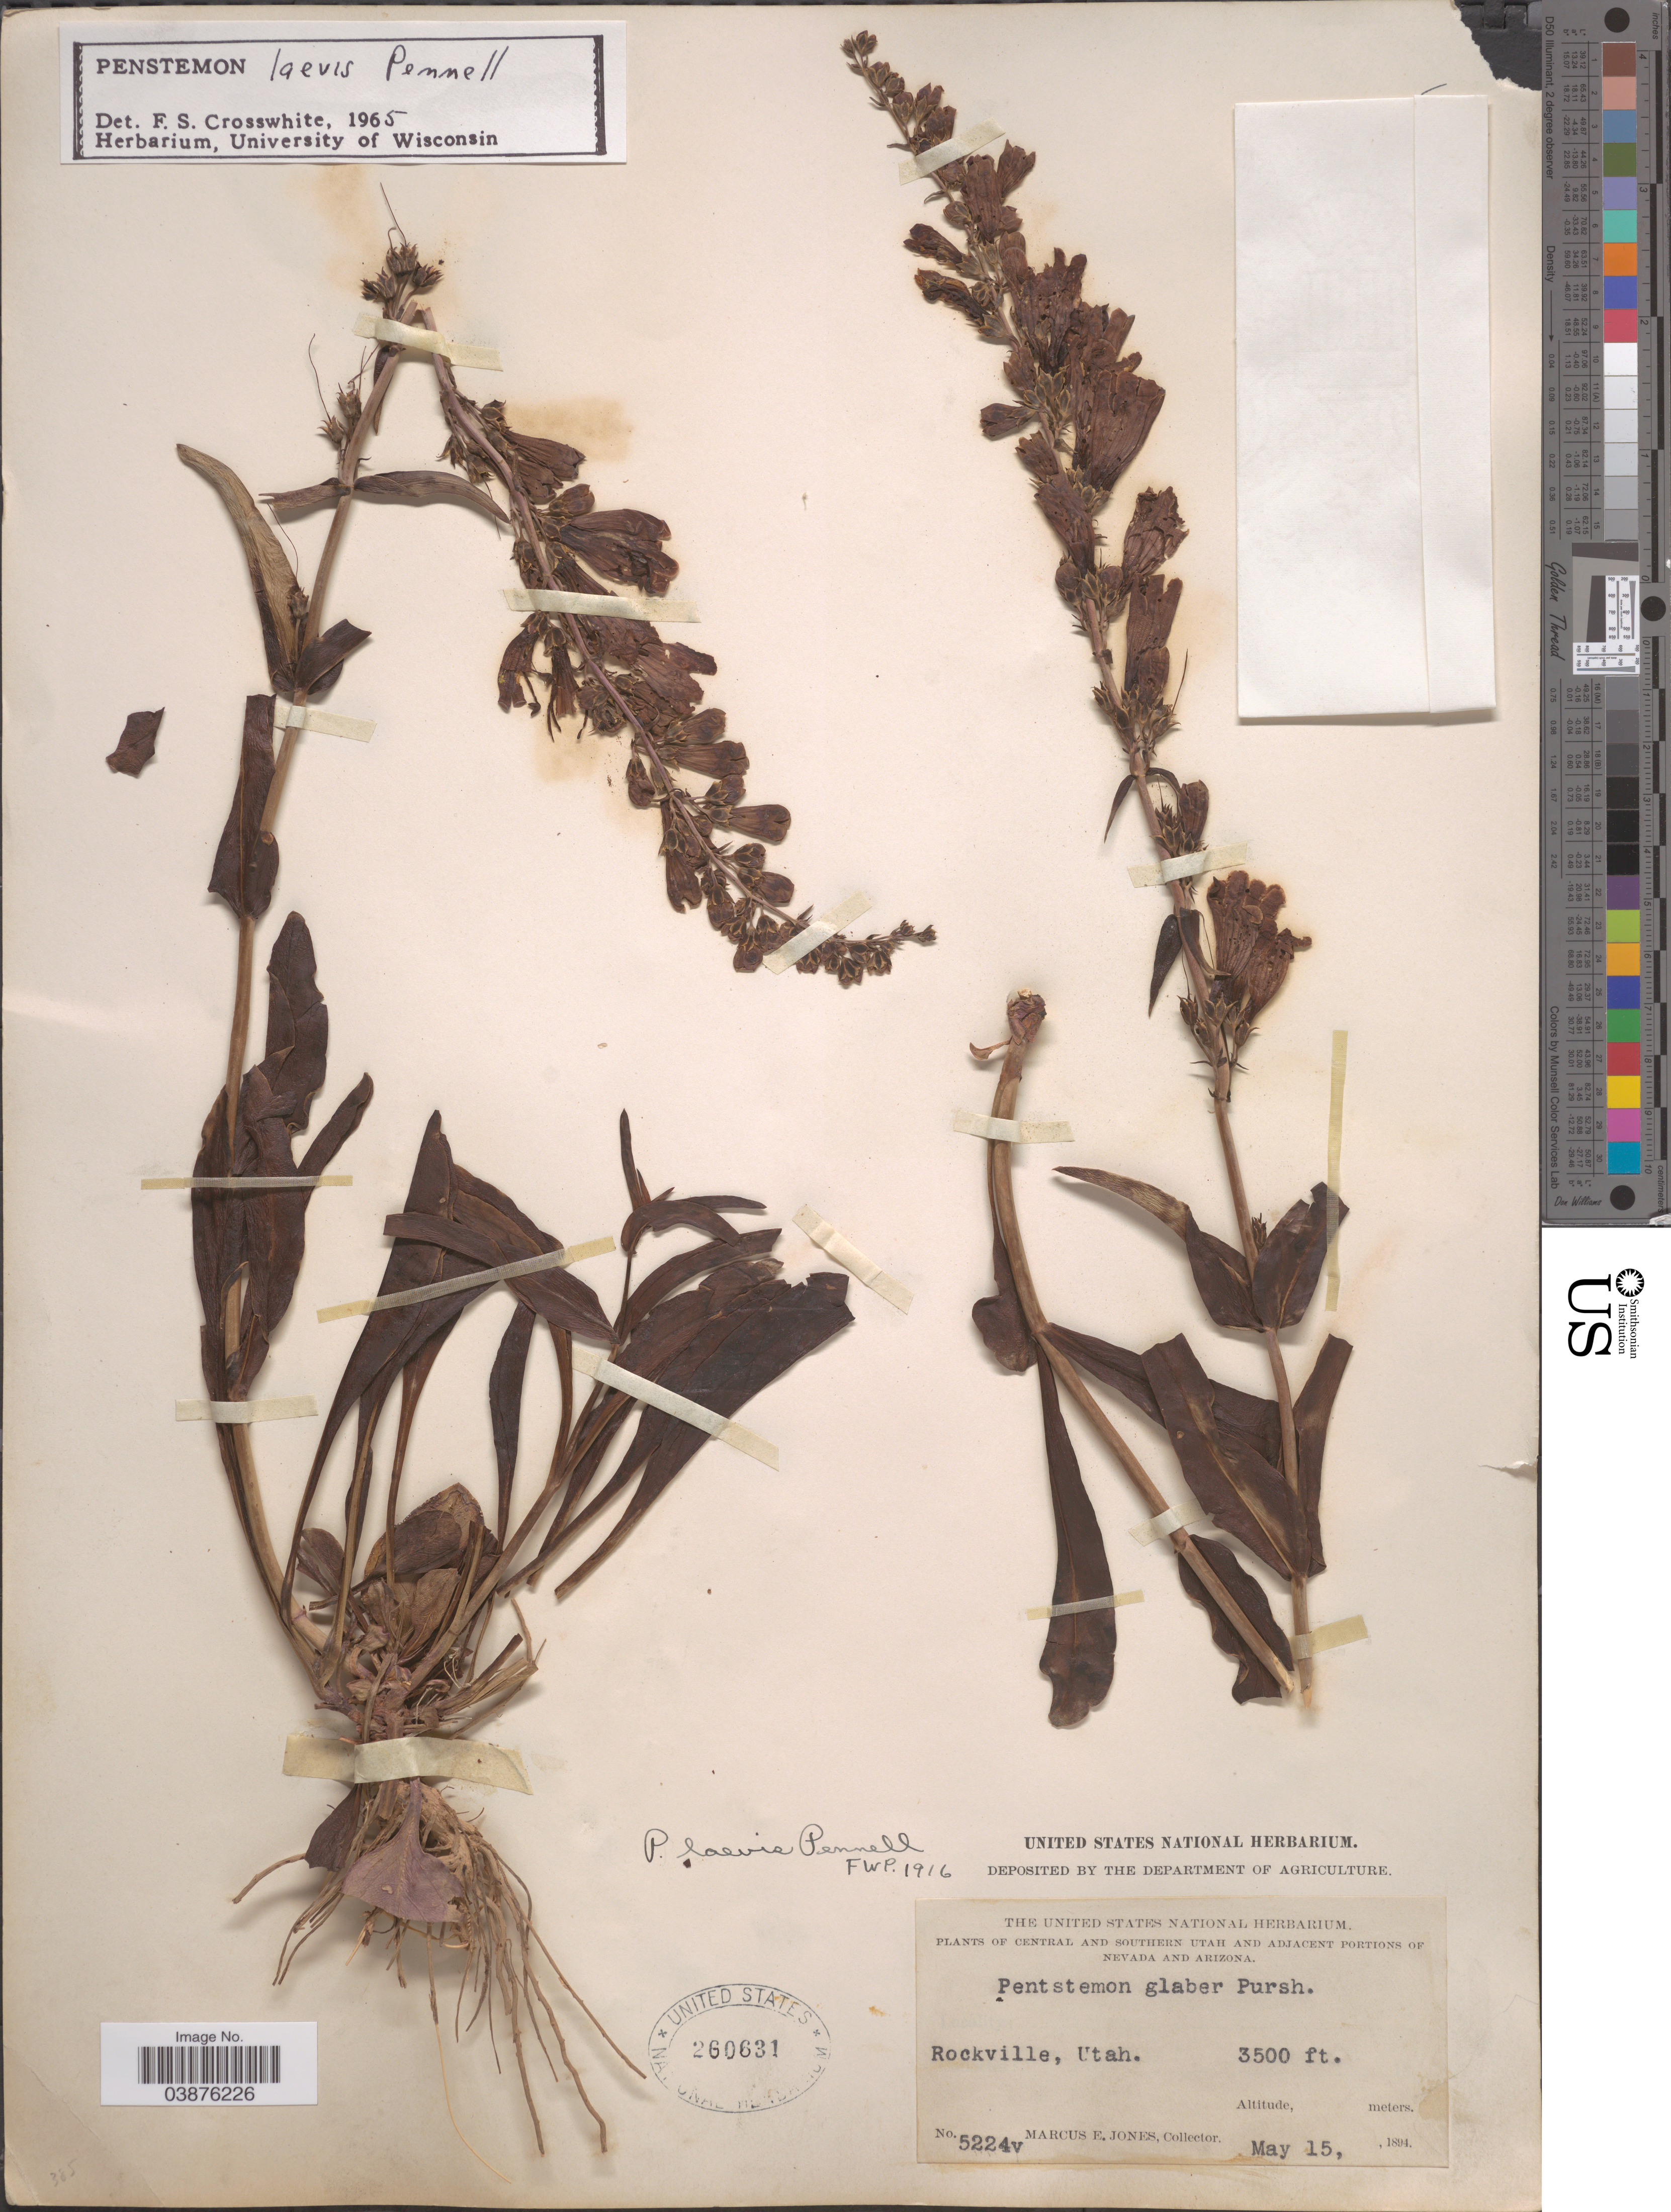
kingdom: Plantae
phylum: Tracheophyta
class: Magnoliopsida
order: Lamiales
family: Plantaginaceae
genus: Penstemon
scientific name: Penstemon laevis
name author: Pennell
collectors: M. E. Jones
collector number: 5224v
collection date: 1894-05-15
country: United States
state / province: Utah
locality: Central and Southern Utah. Rockville.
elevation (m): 1067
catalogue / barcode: US 260631